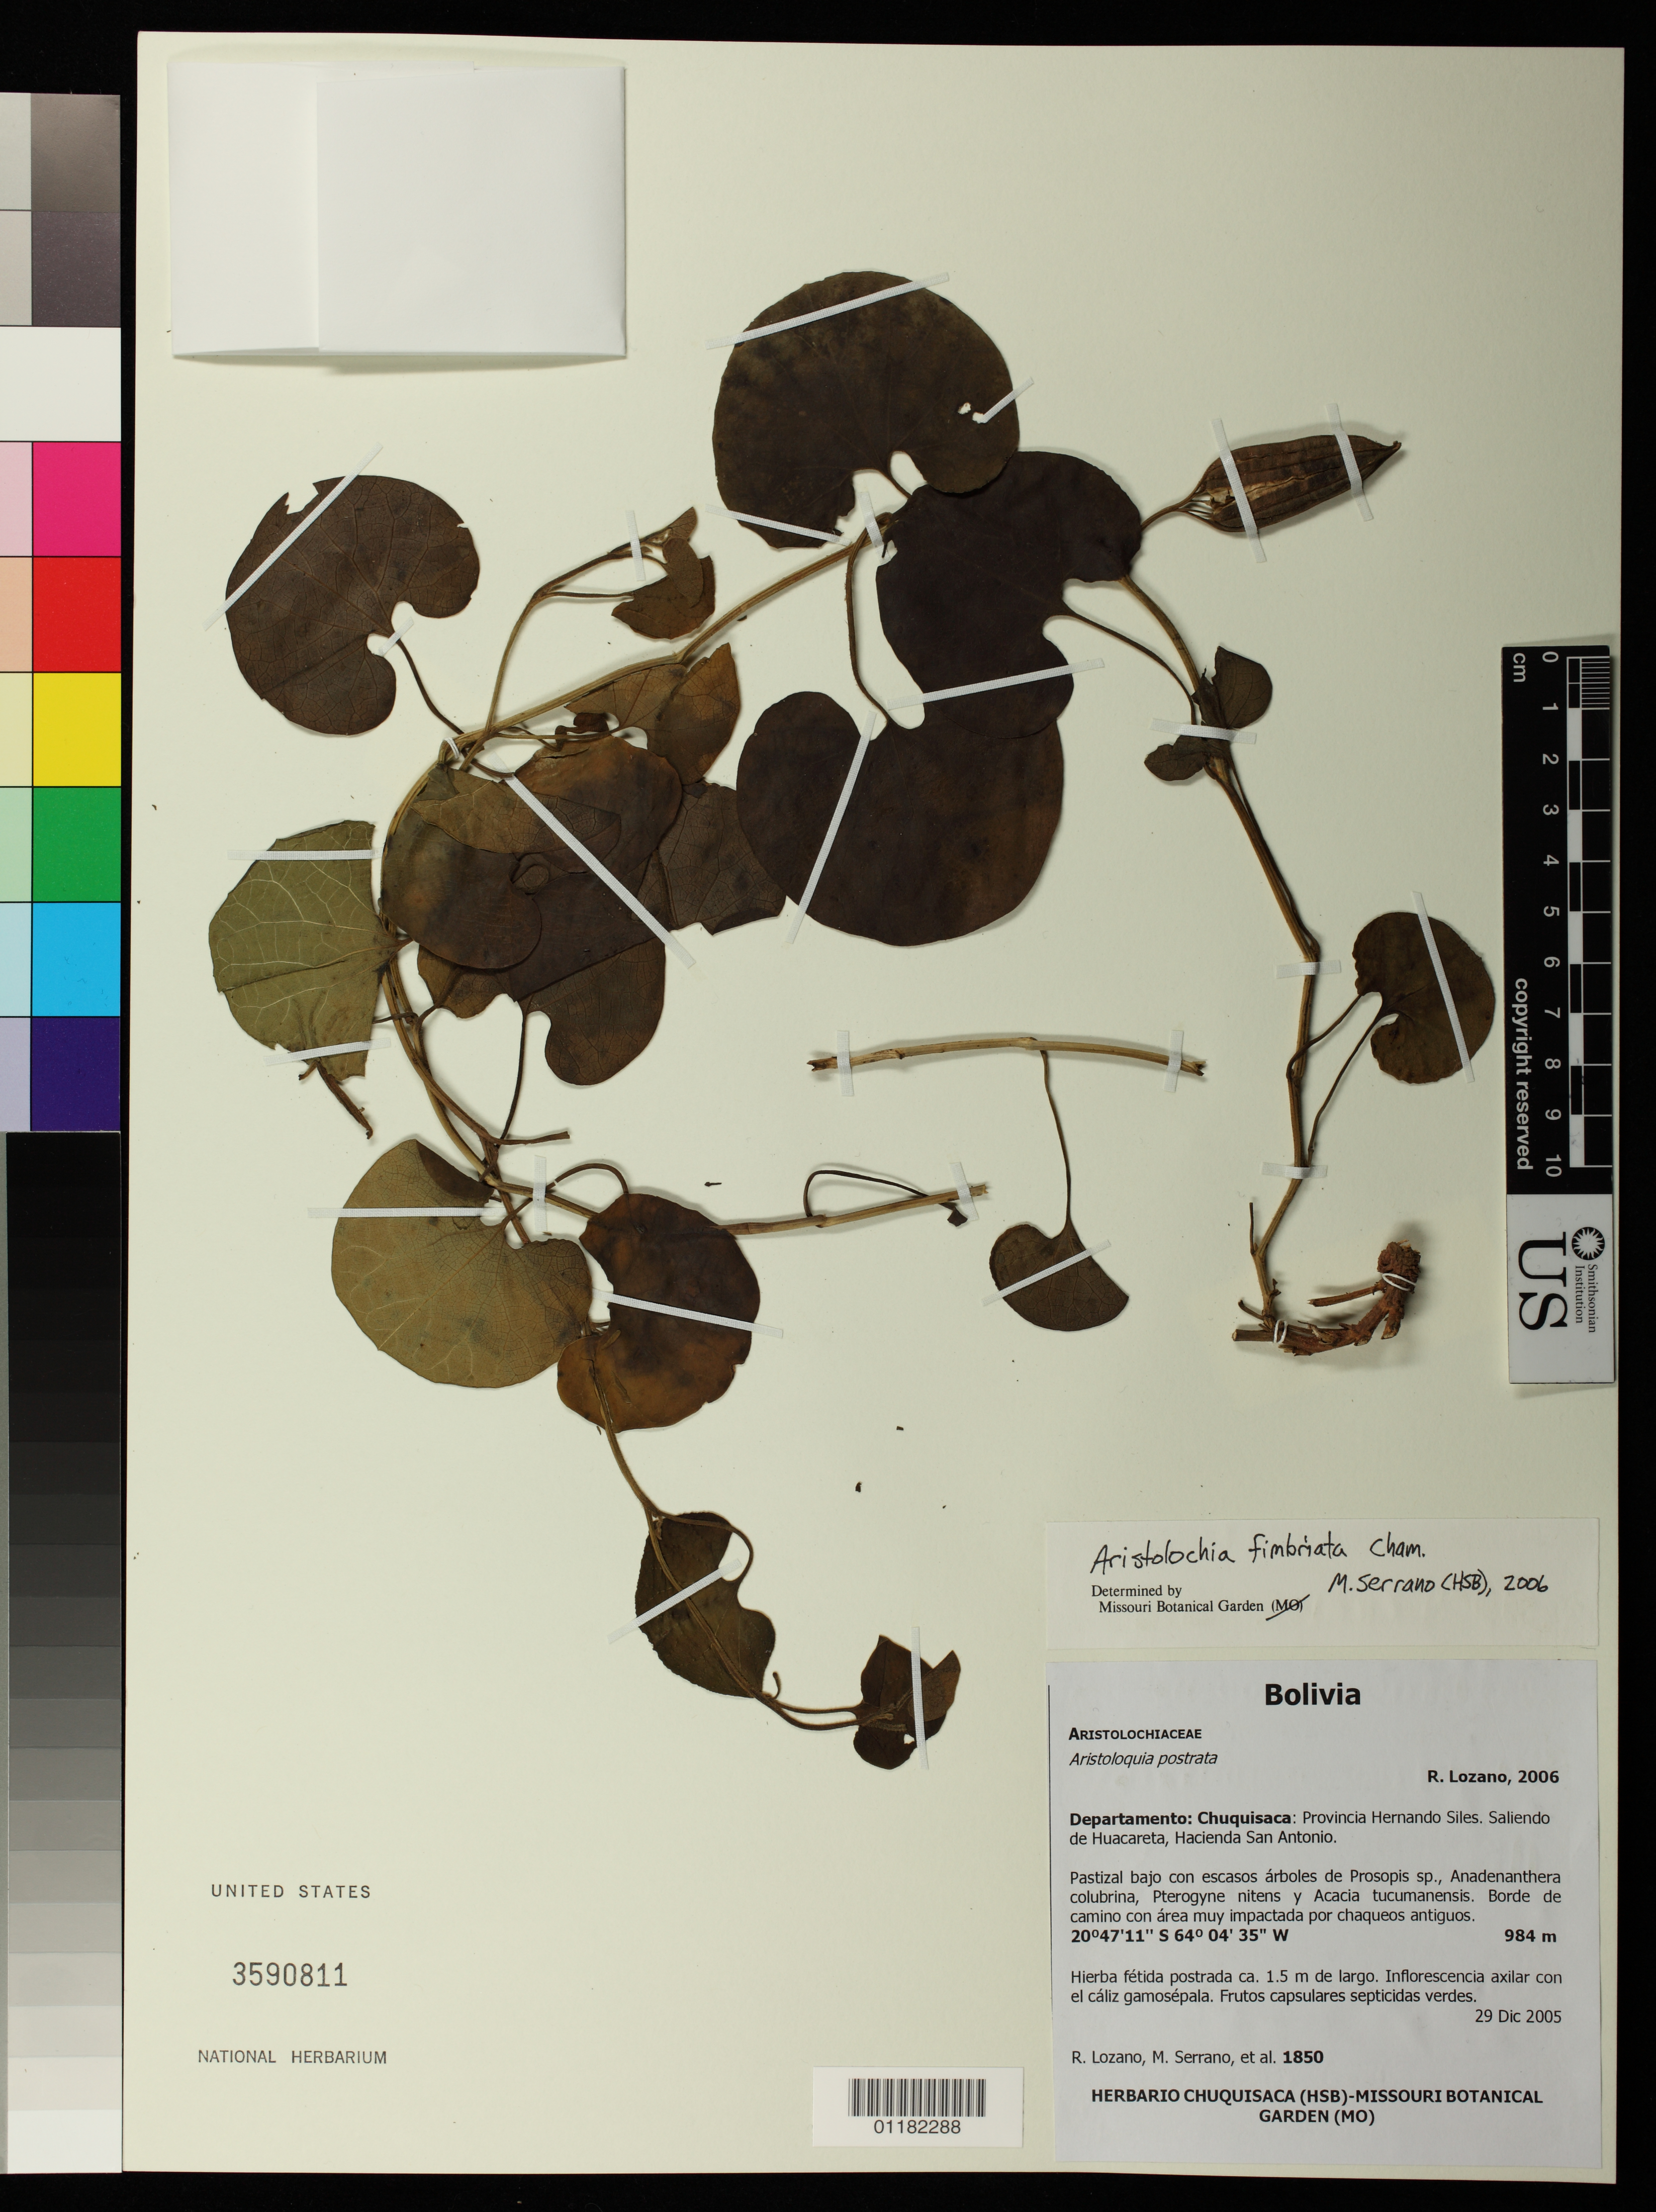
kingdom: Plantae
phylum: Tracheophyta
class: Magnoliopsida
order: Piperales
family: Aristolochiaceae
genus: Aristolochia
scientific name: Aristolochia fimbriata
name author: Cham.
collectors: R. Lozano & M. Serrano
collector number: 1850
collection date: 2005-12-29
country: Bolivia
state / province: Chuquisaca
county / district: Hernando Siles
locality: Provincia Hernando Siles, Saliendo de Huacareta, Hacienda San Antonio.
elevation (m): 984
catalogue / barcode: US 3590811